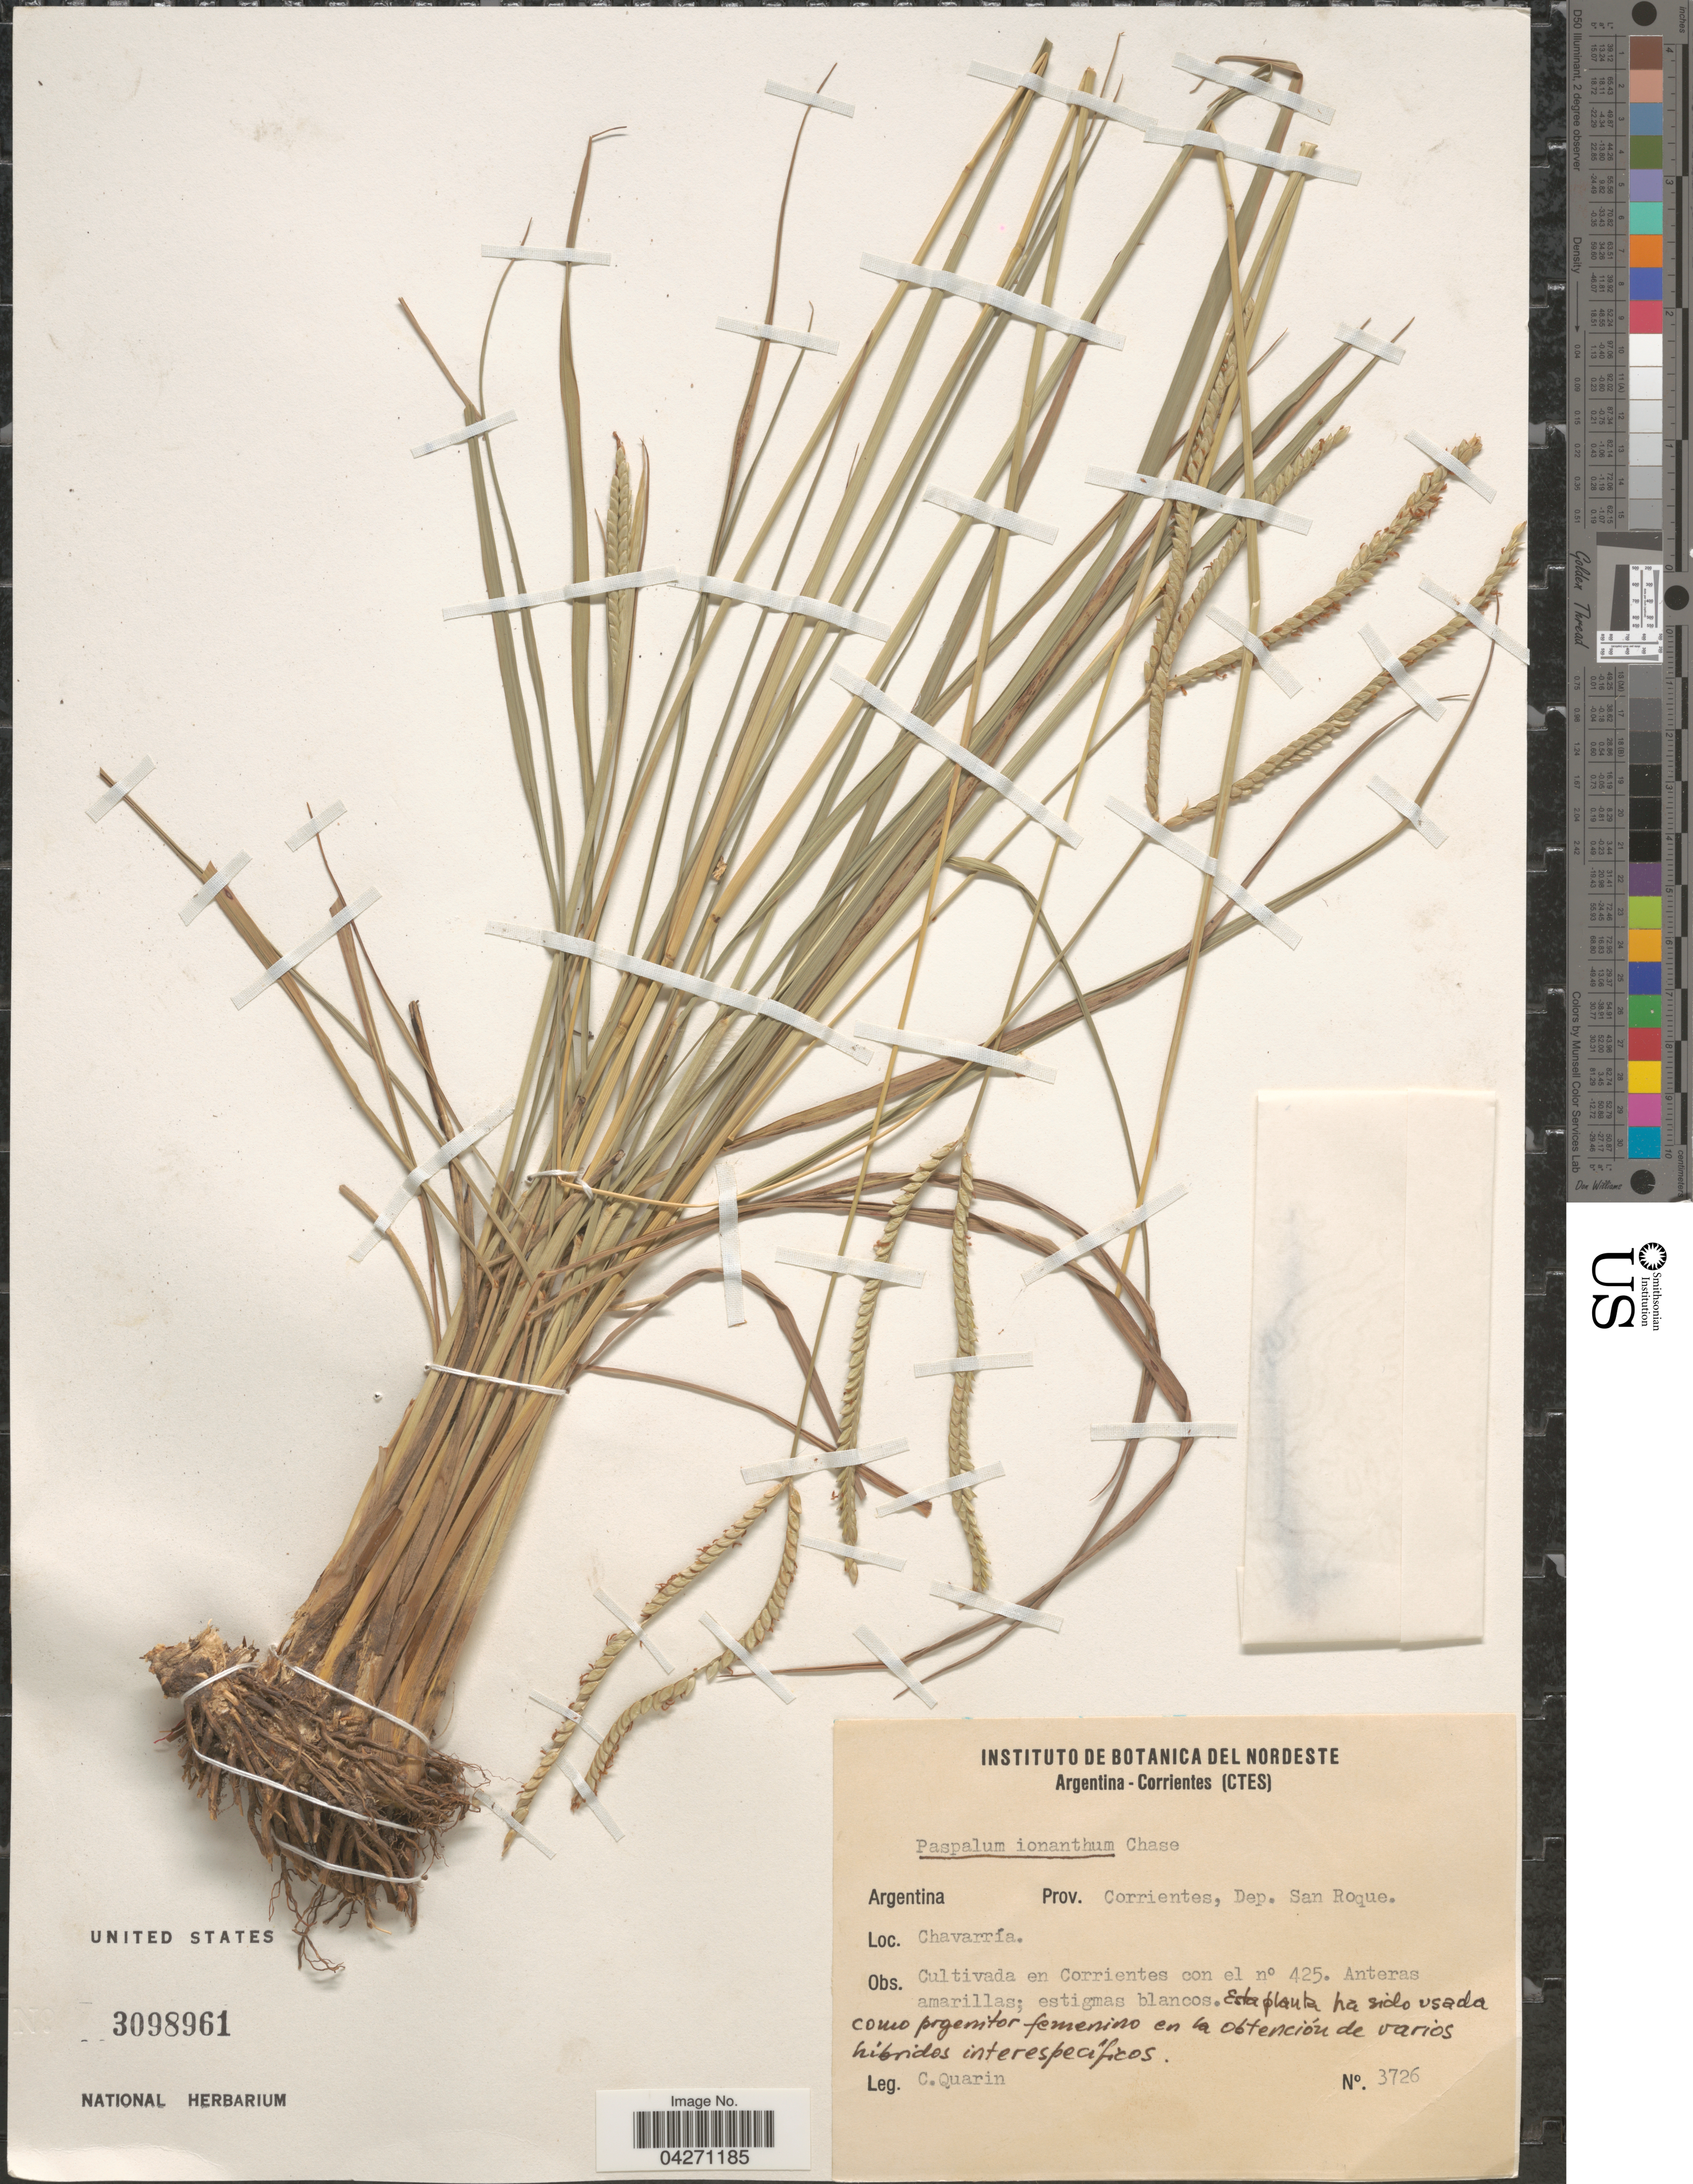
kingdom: Plantae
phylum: Tracheophyta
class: Liliopsida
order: Poales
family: Poaceae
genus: Paspalum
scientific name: Paspalum ionanthum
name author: Chase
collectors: C. Quarin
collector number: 3726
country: Argentina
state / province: Corrientes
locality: Prov. Corrientes, Dep. San Roque. Chavarría.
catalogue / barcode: US 3098961